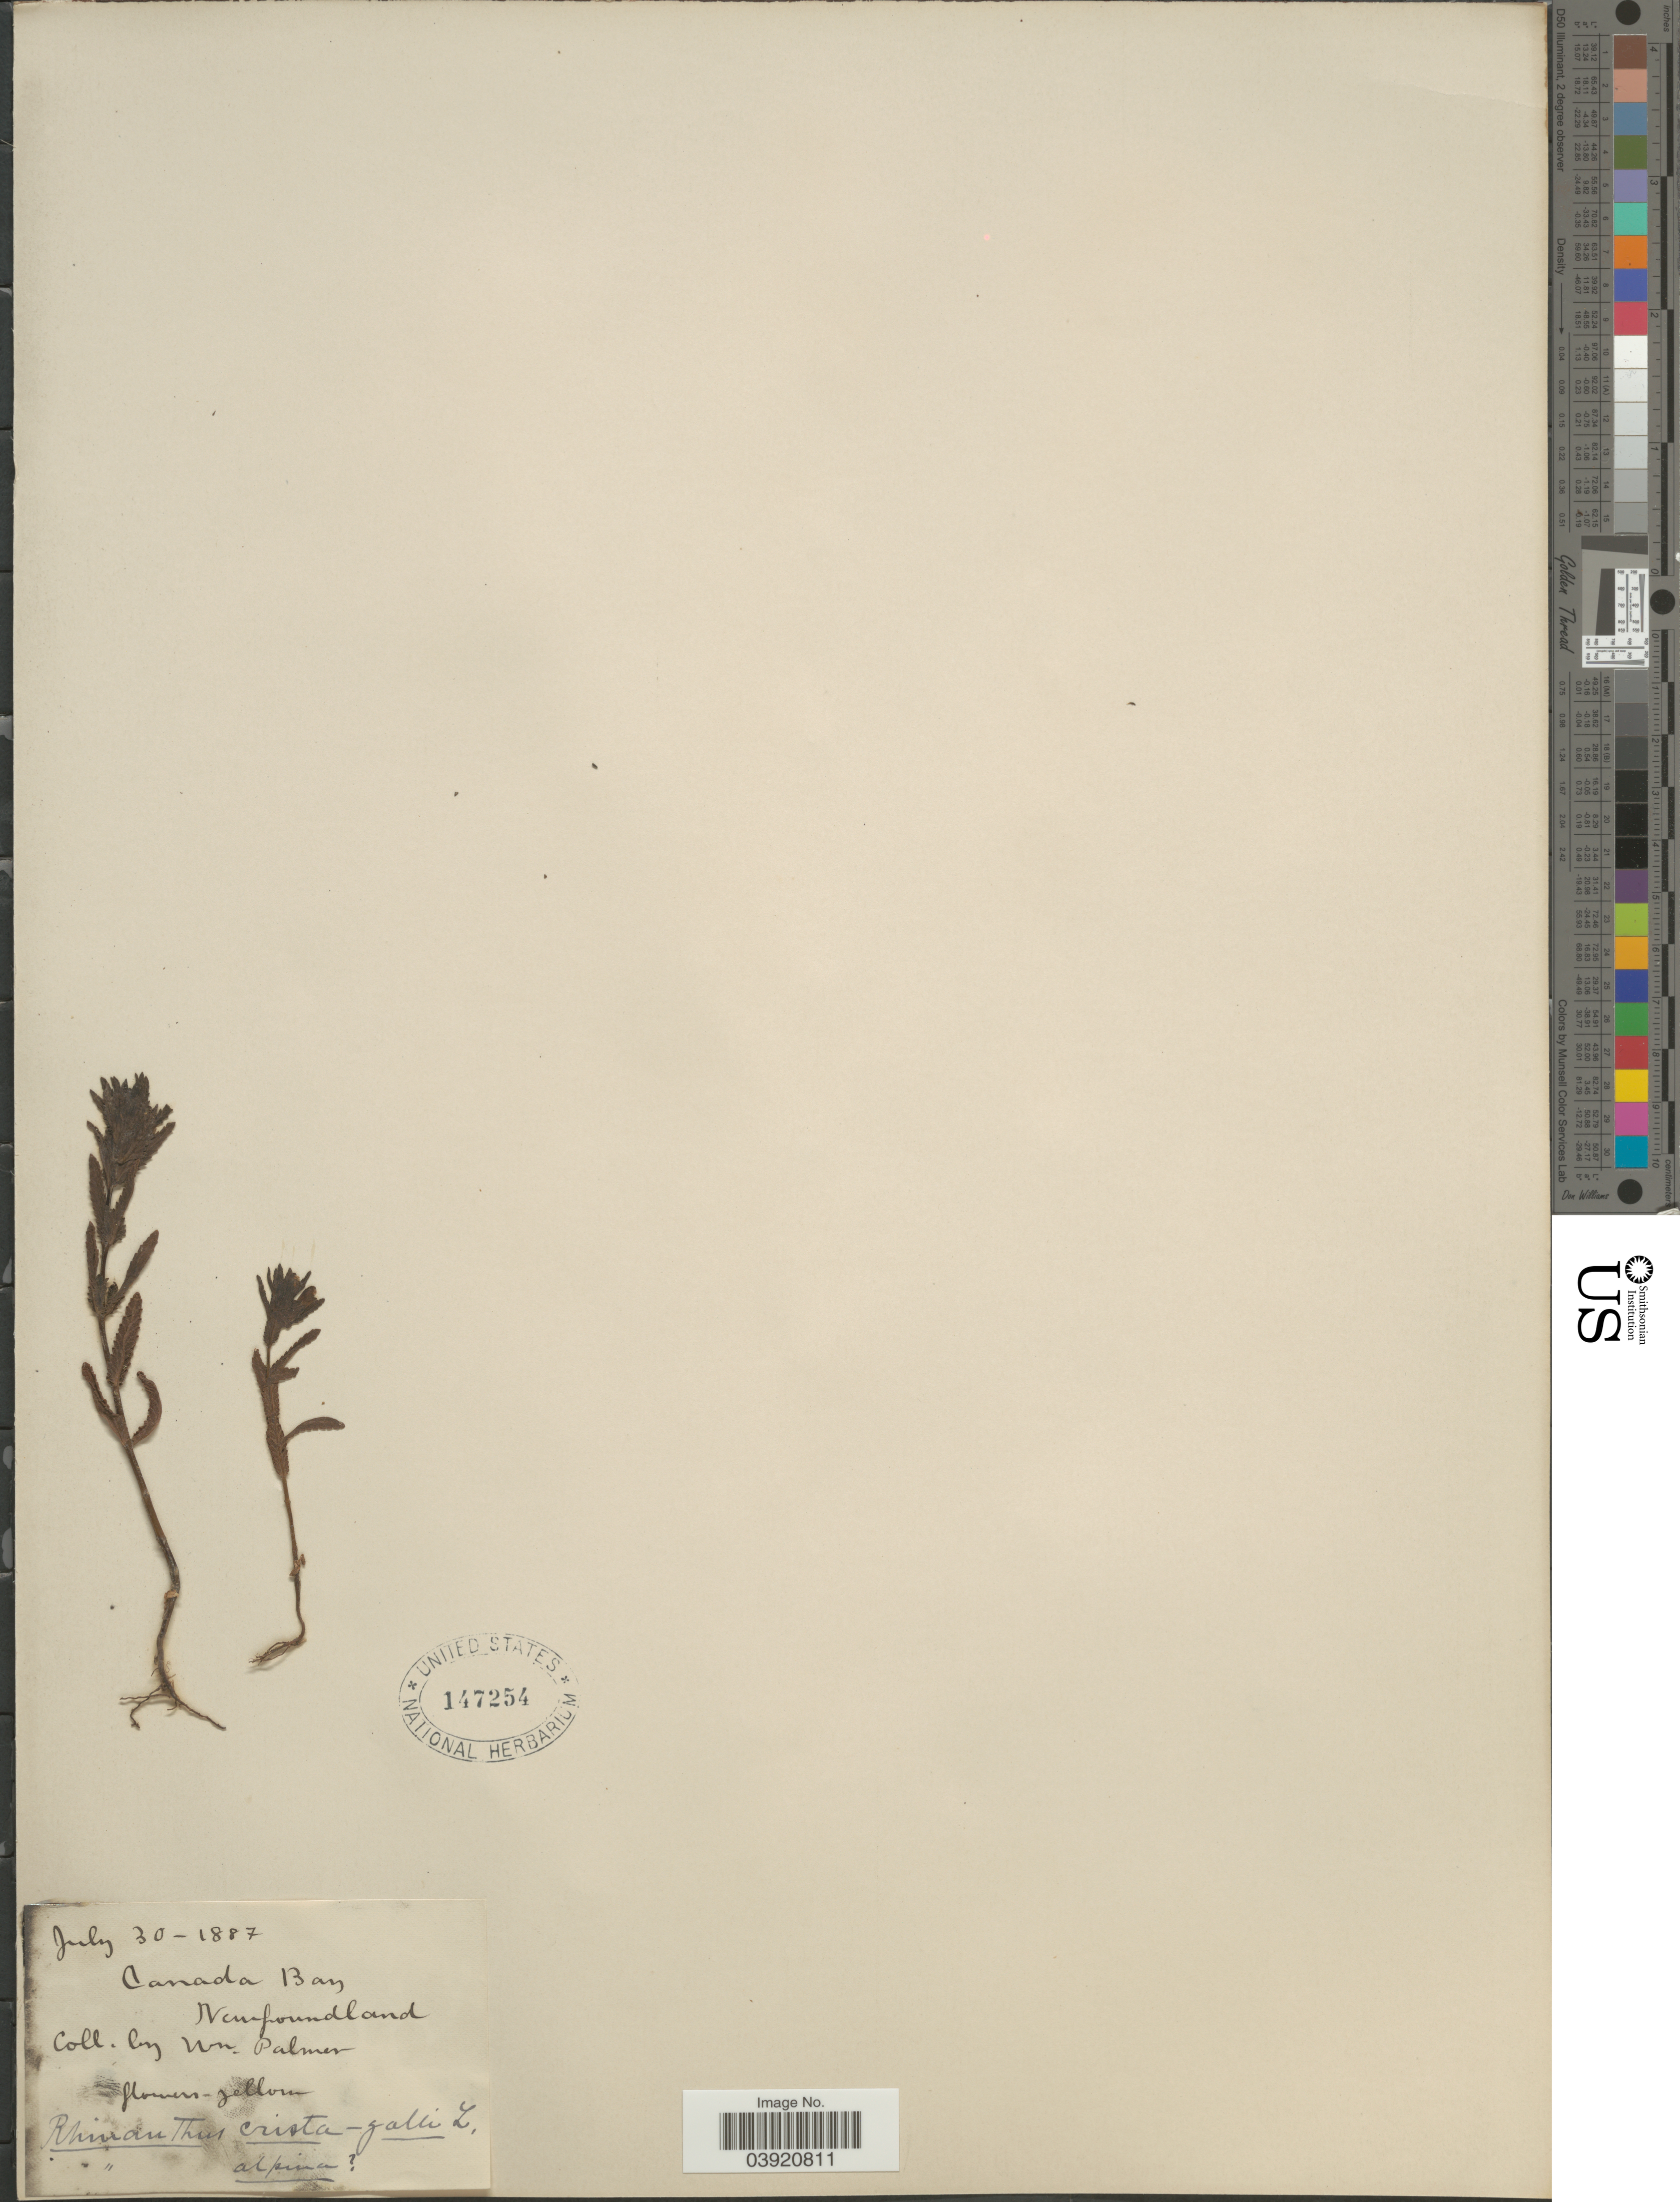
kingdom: Plantae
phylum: Tracheophyta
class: Magnoliopsida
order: Lamiales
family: Orobanchaceae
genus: Rhinanthus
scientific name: Rhinanthus crista-galli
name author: L.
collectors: W. Palmer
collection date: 1887-07-30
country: Canada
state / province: Newfoundland and Labrador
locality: Canada Bay.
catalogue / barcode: US 147254